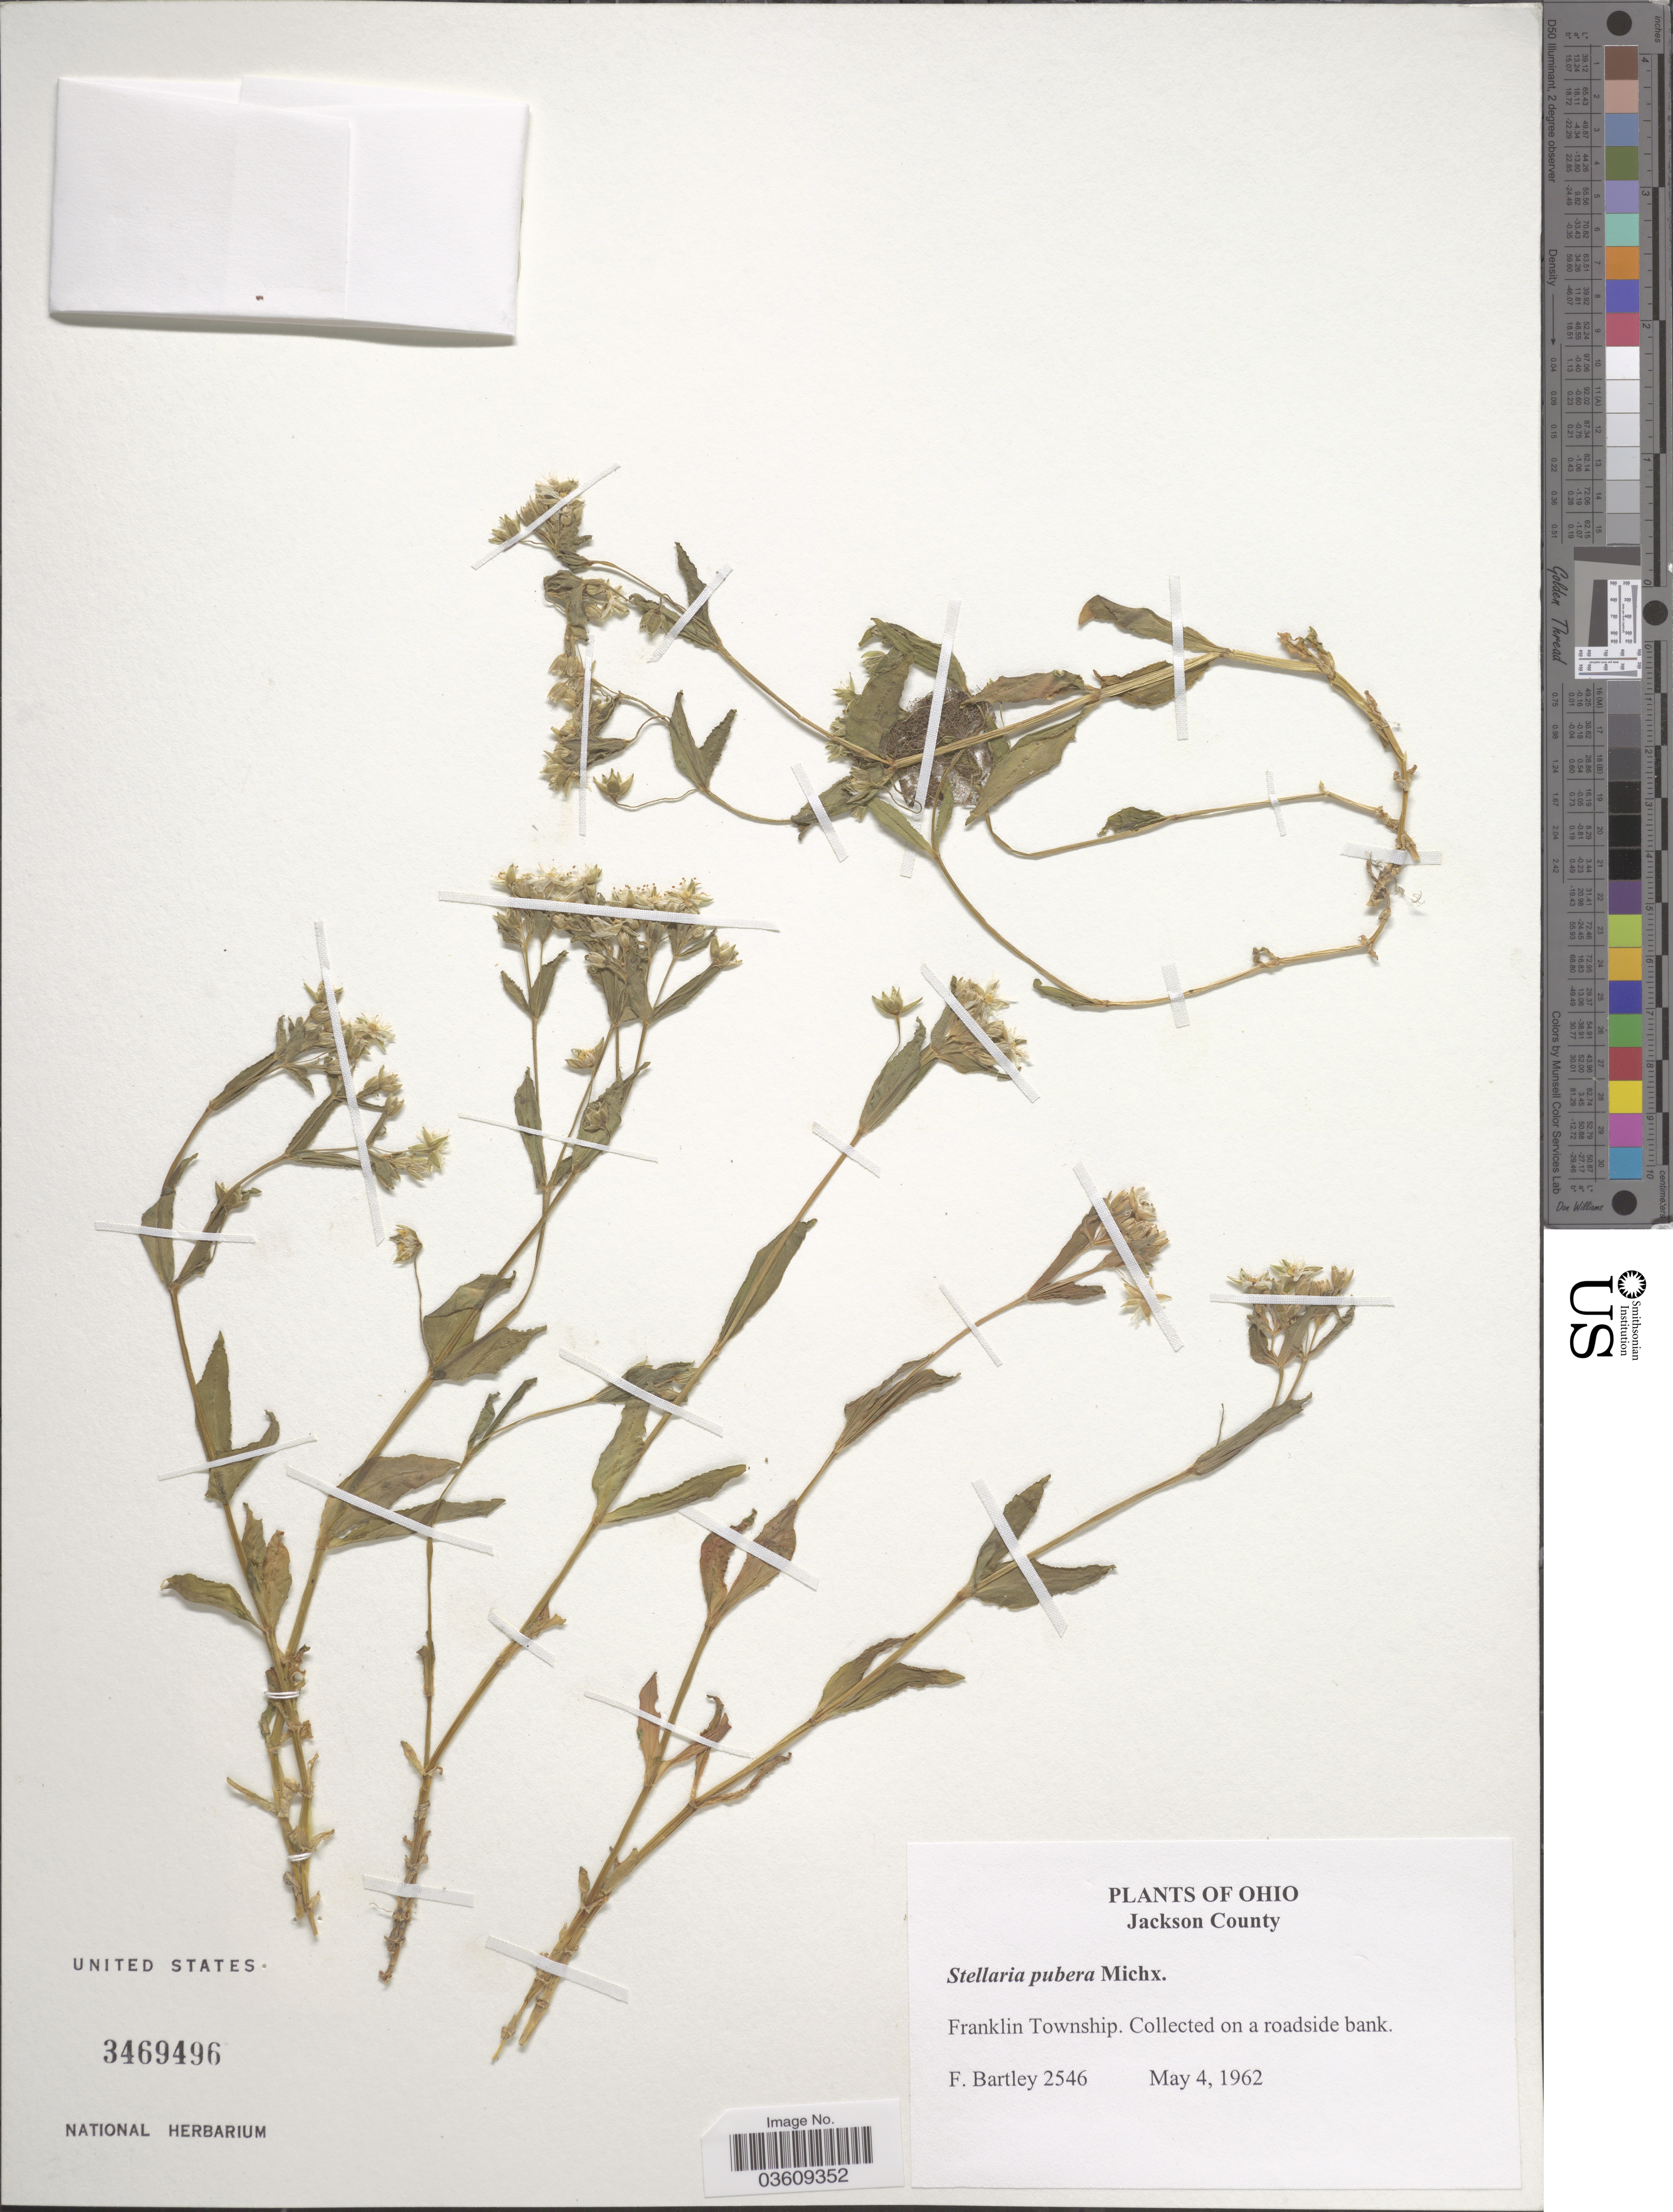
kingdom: Plantae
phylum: Tracheophyta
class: Magnoliopsida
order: Caryophyllales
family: Caryophyllaceae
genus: Stellaria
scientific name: Stellaria pubera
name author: Michx.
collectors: F. Bartley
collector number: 2546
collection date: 1962-05-04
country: United States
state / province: Ohio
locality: Jackson County. Franklin Township. On a roadside bank.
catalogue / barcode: US 3469496